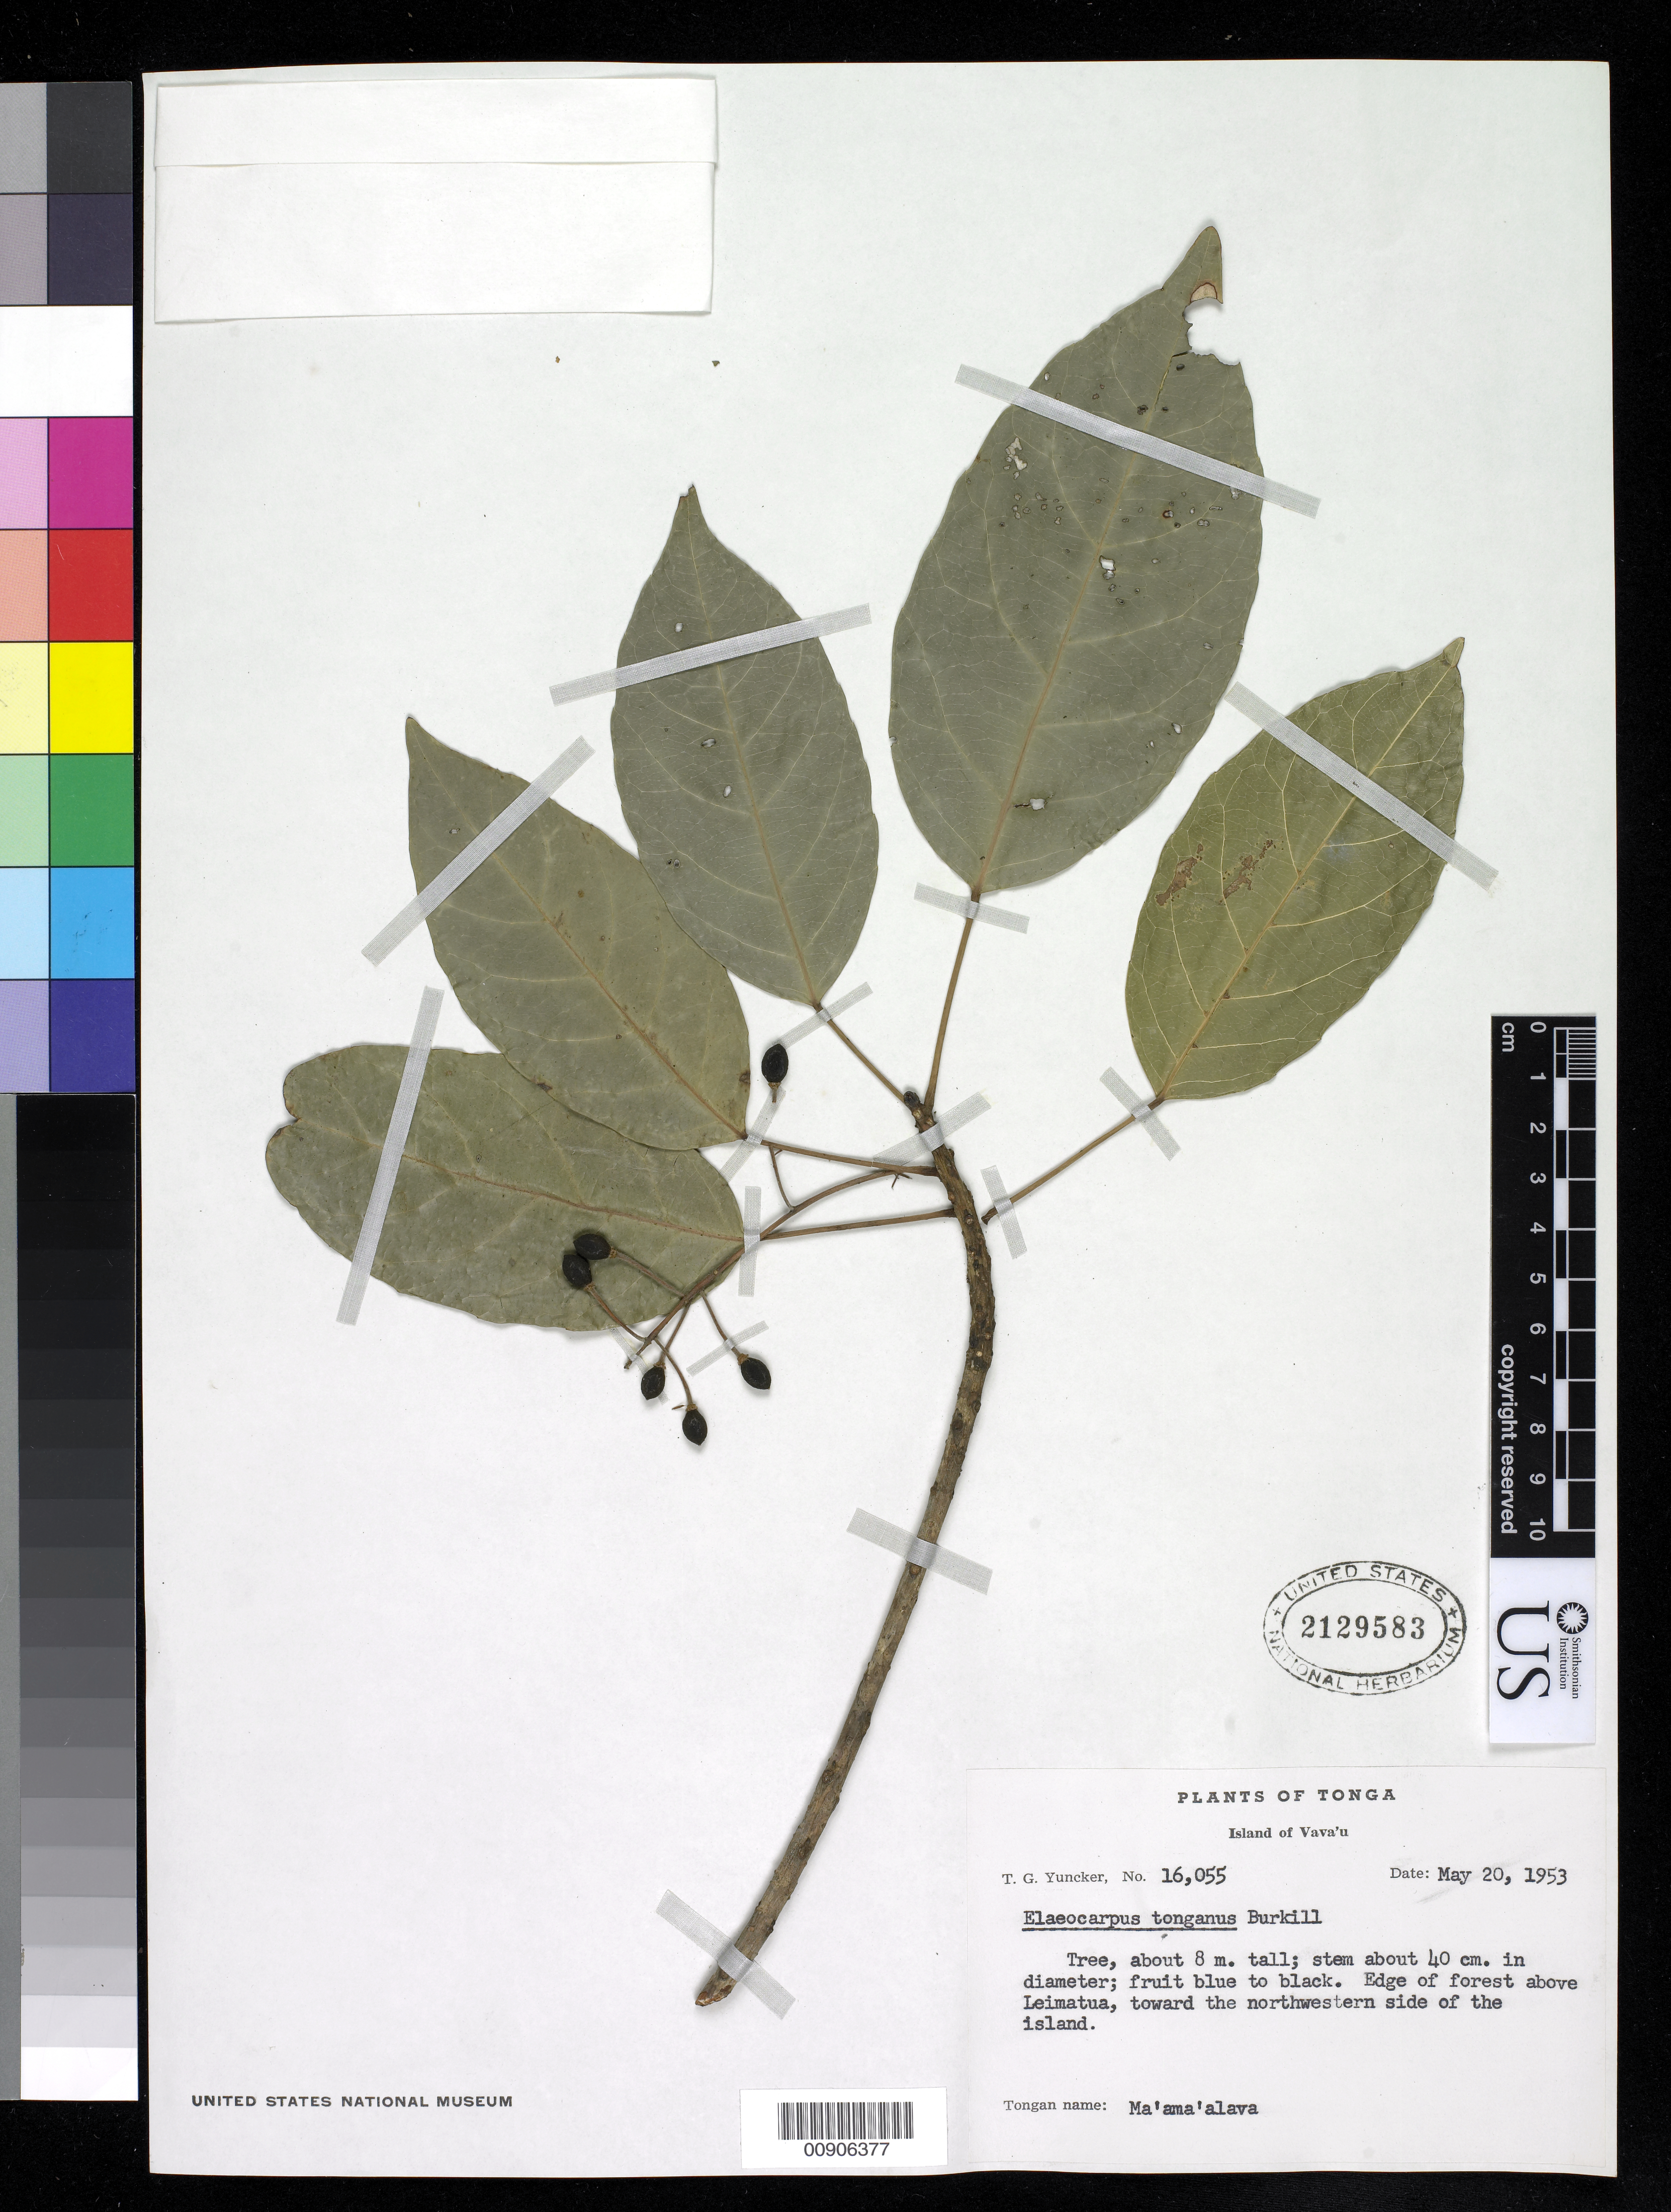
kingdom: Plantae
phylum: Tracheophyta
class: Magnoliopsida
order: Oxalidales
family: Elaeocarpaceae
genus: Elaeocarpus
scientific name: Elaeocarpus tonganus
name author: Burkill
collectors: T. G. Yuncker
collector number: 16055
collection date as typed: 20 May 1953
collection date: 1953-05-20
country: Tonga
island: Vava'u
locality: Edge of forest above Leimatua, toward the NW side of the island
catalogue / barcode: US 2129583